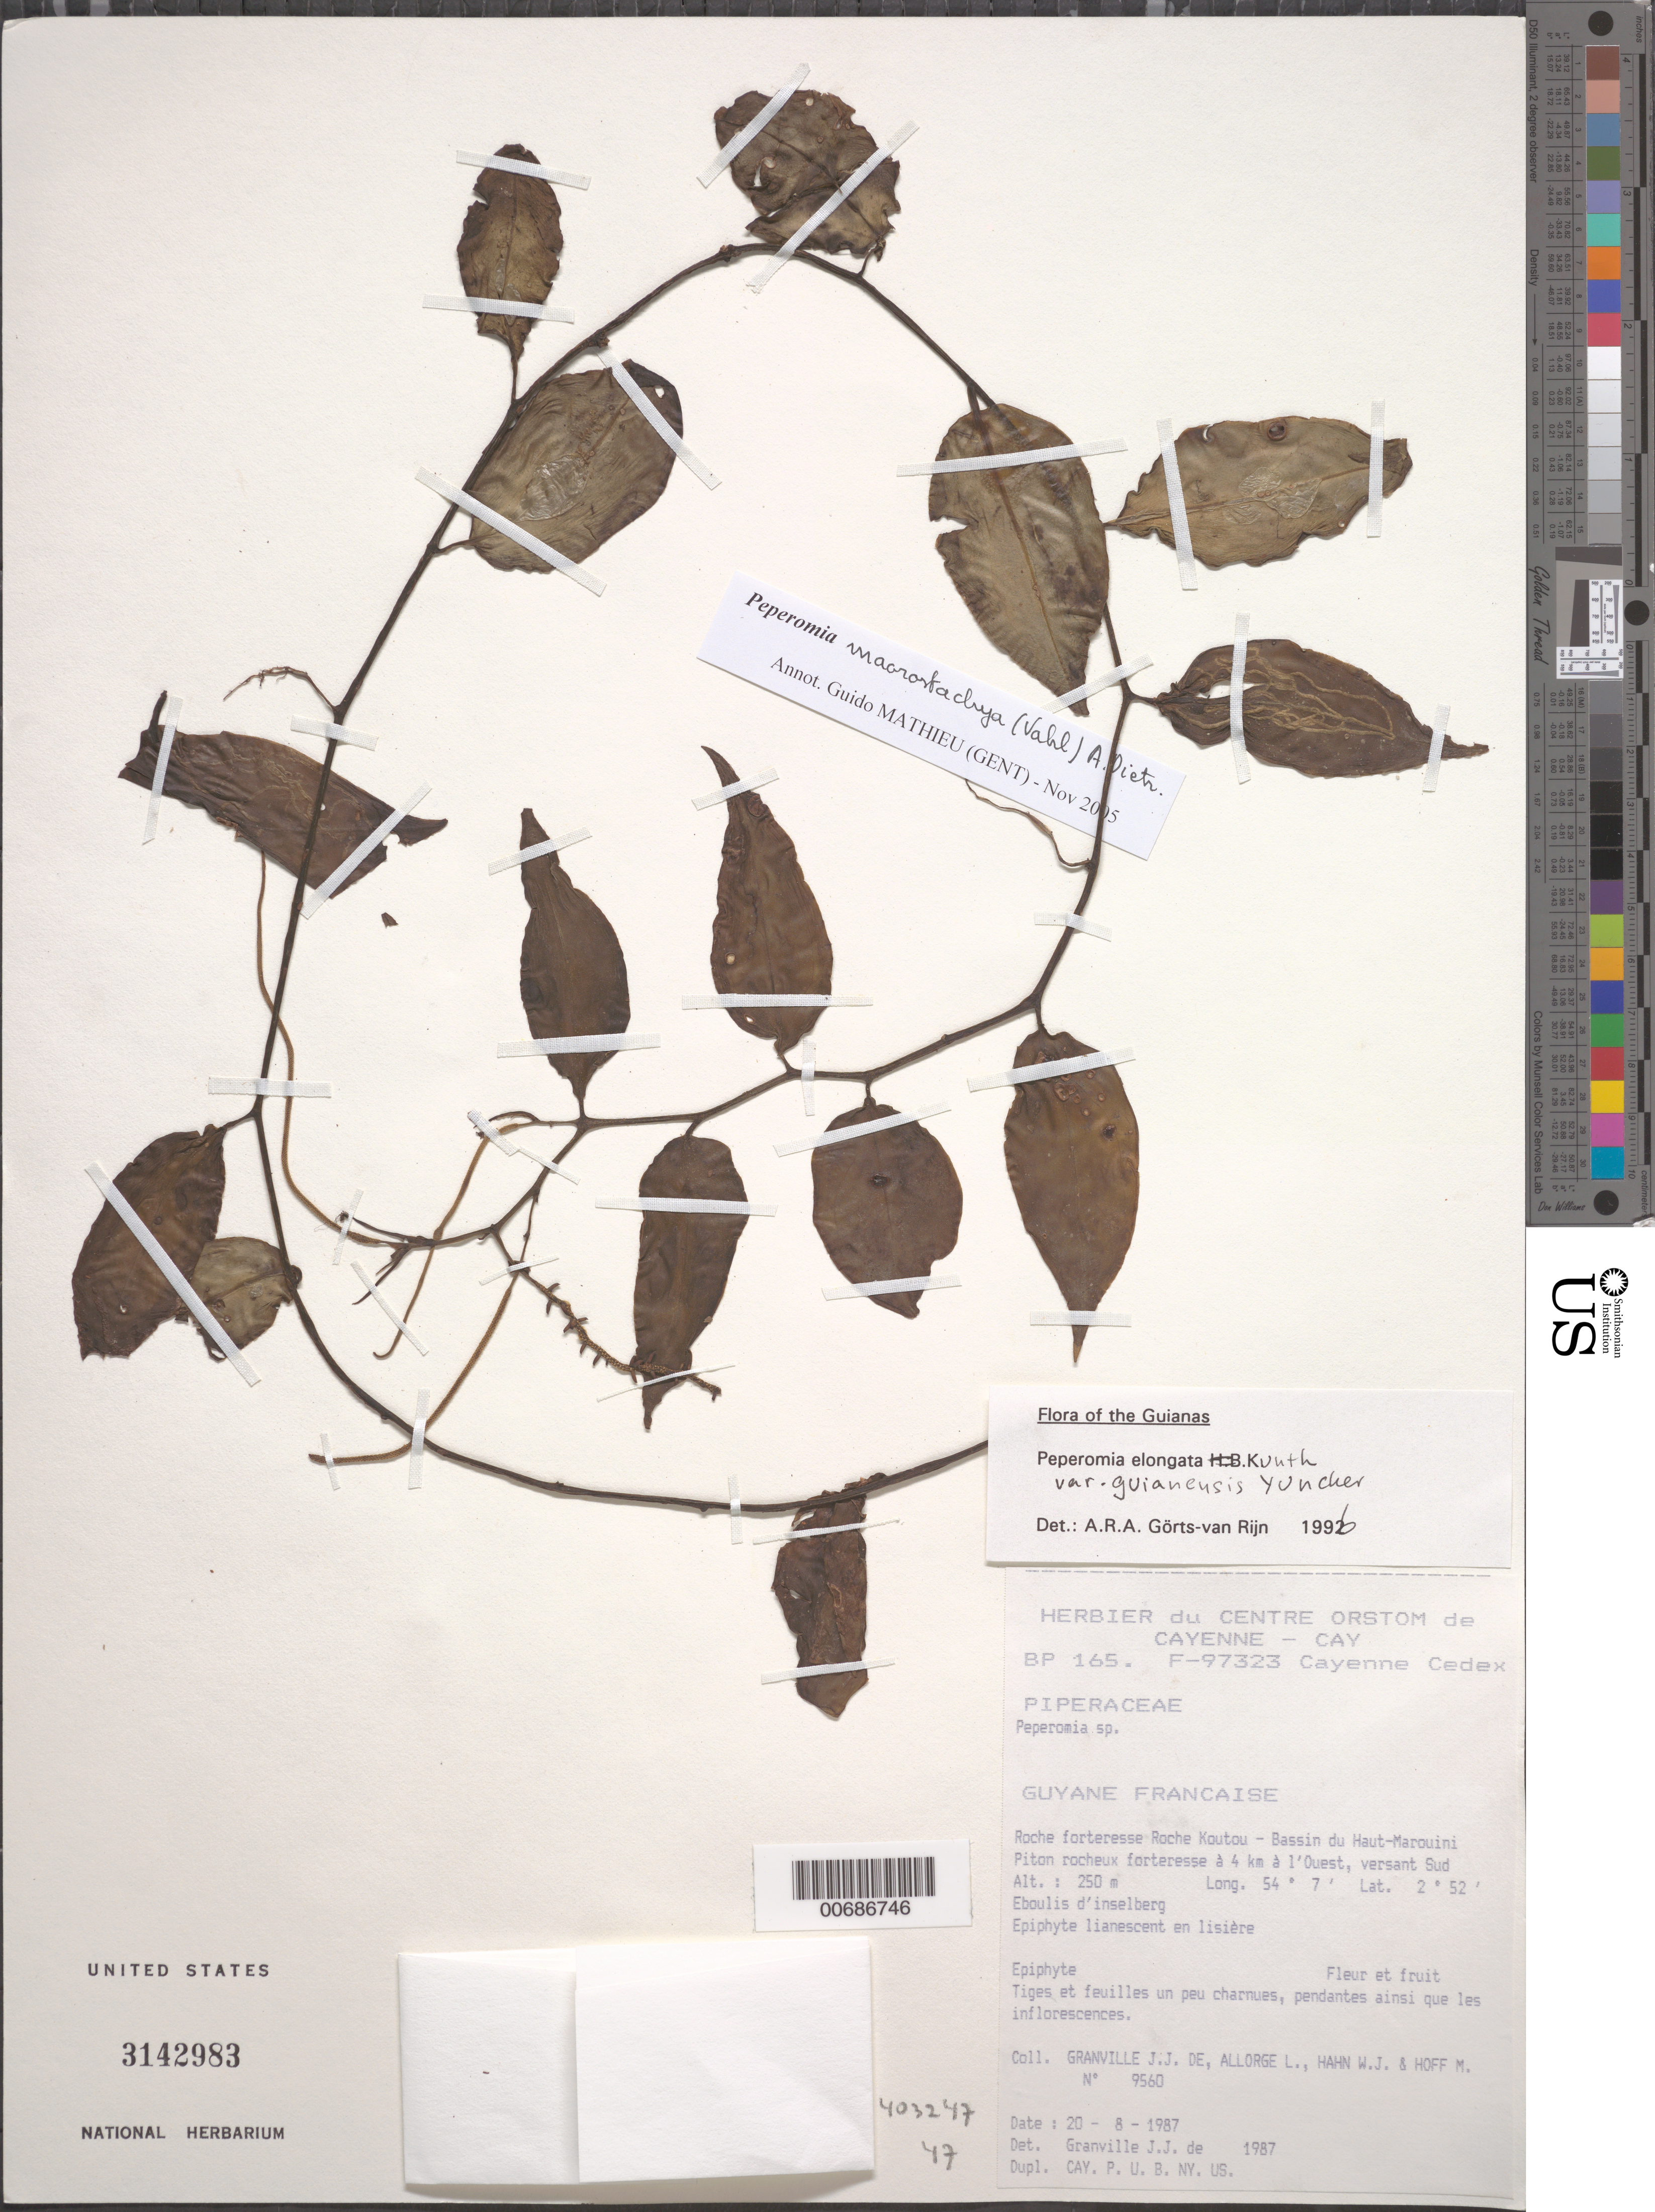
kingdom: Plantae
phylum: Tracheophyta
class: Magnoliopsida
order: Piperales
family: Piperaceae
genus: Peperomia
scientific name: Peperomia elongata var. guianensis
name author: Yunck.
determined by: Görts-van Rijn, A. R. A.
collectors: J.-J. de Granville, L. Allorge, W. J. Hahn & M. Hoff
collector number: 9560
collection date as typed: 20-Aug-87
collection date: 1987-08-20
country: French Guiana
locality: Roche Koutou, Bassin du Haut-Marouini. Piton rocheux forteresse a 4 km a l'Oust. versant Sud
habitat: Eboulis d'inselberg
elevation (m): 250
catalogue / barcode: US 3142983